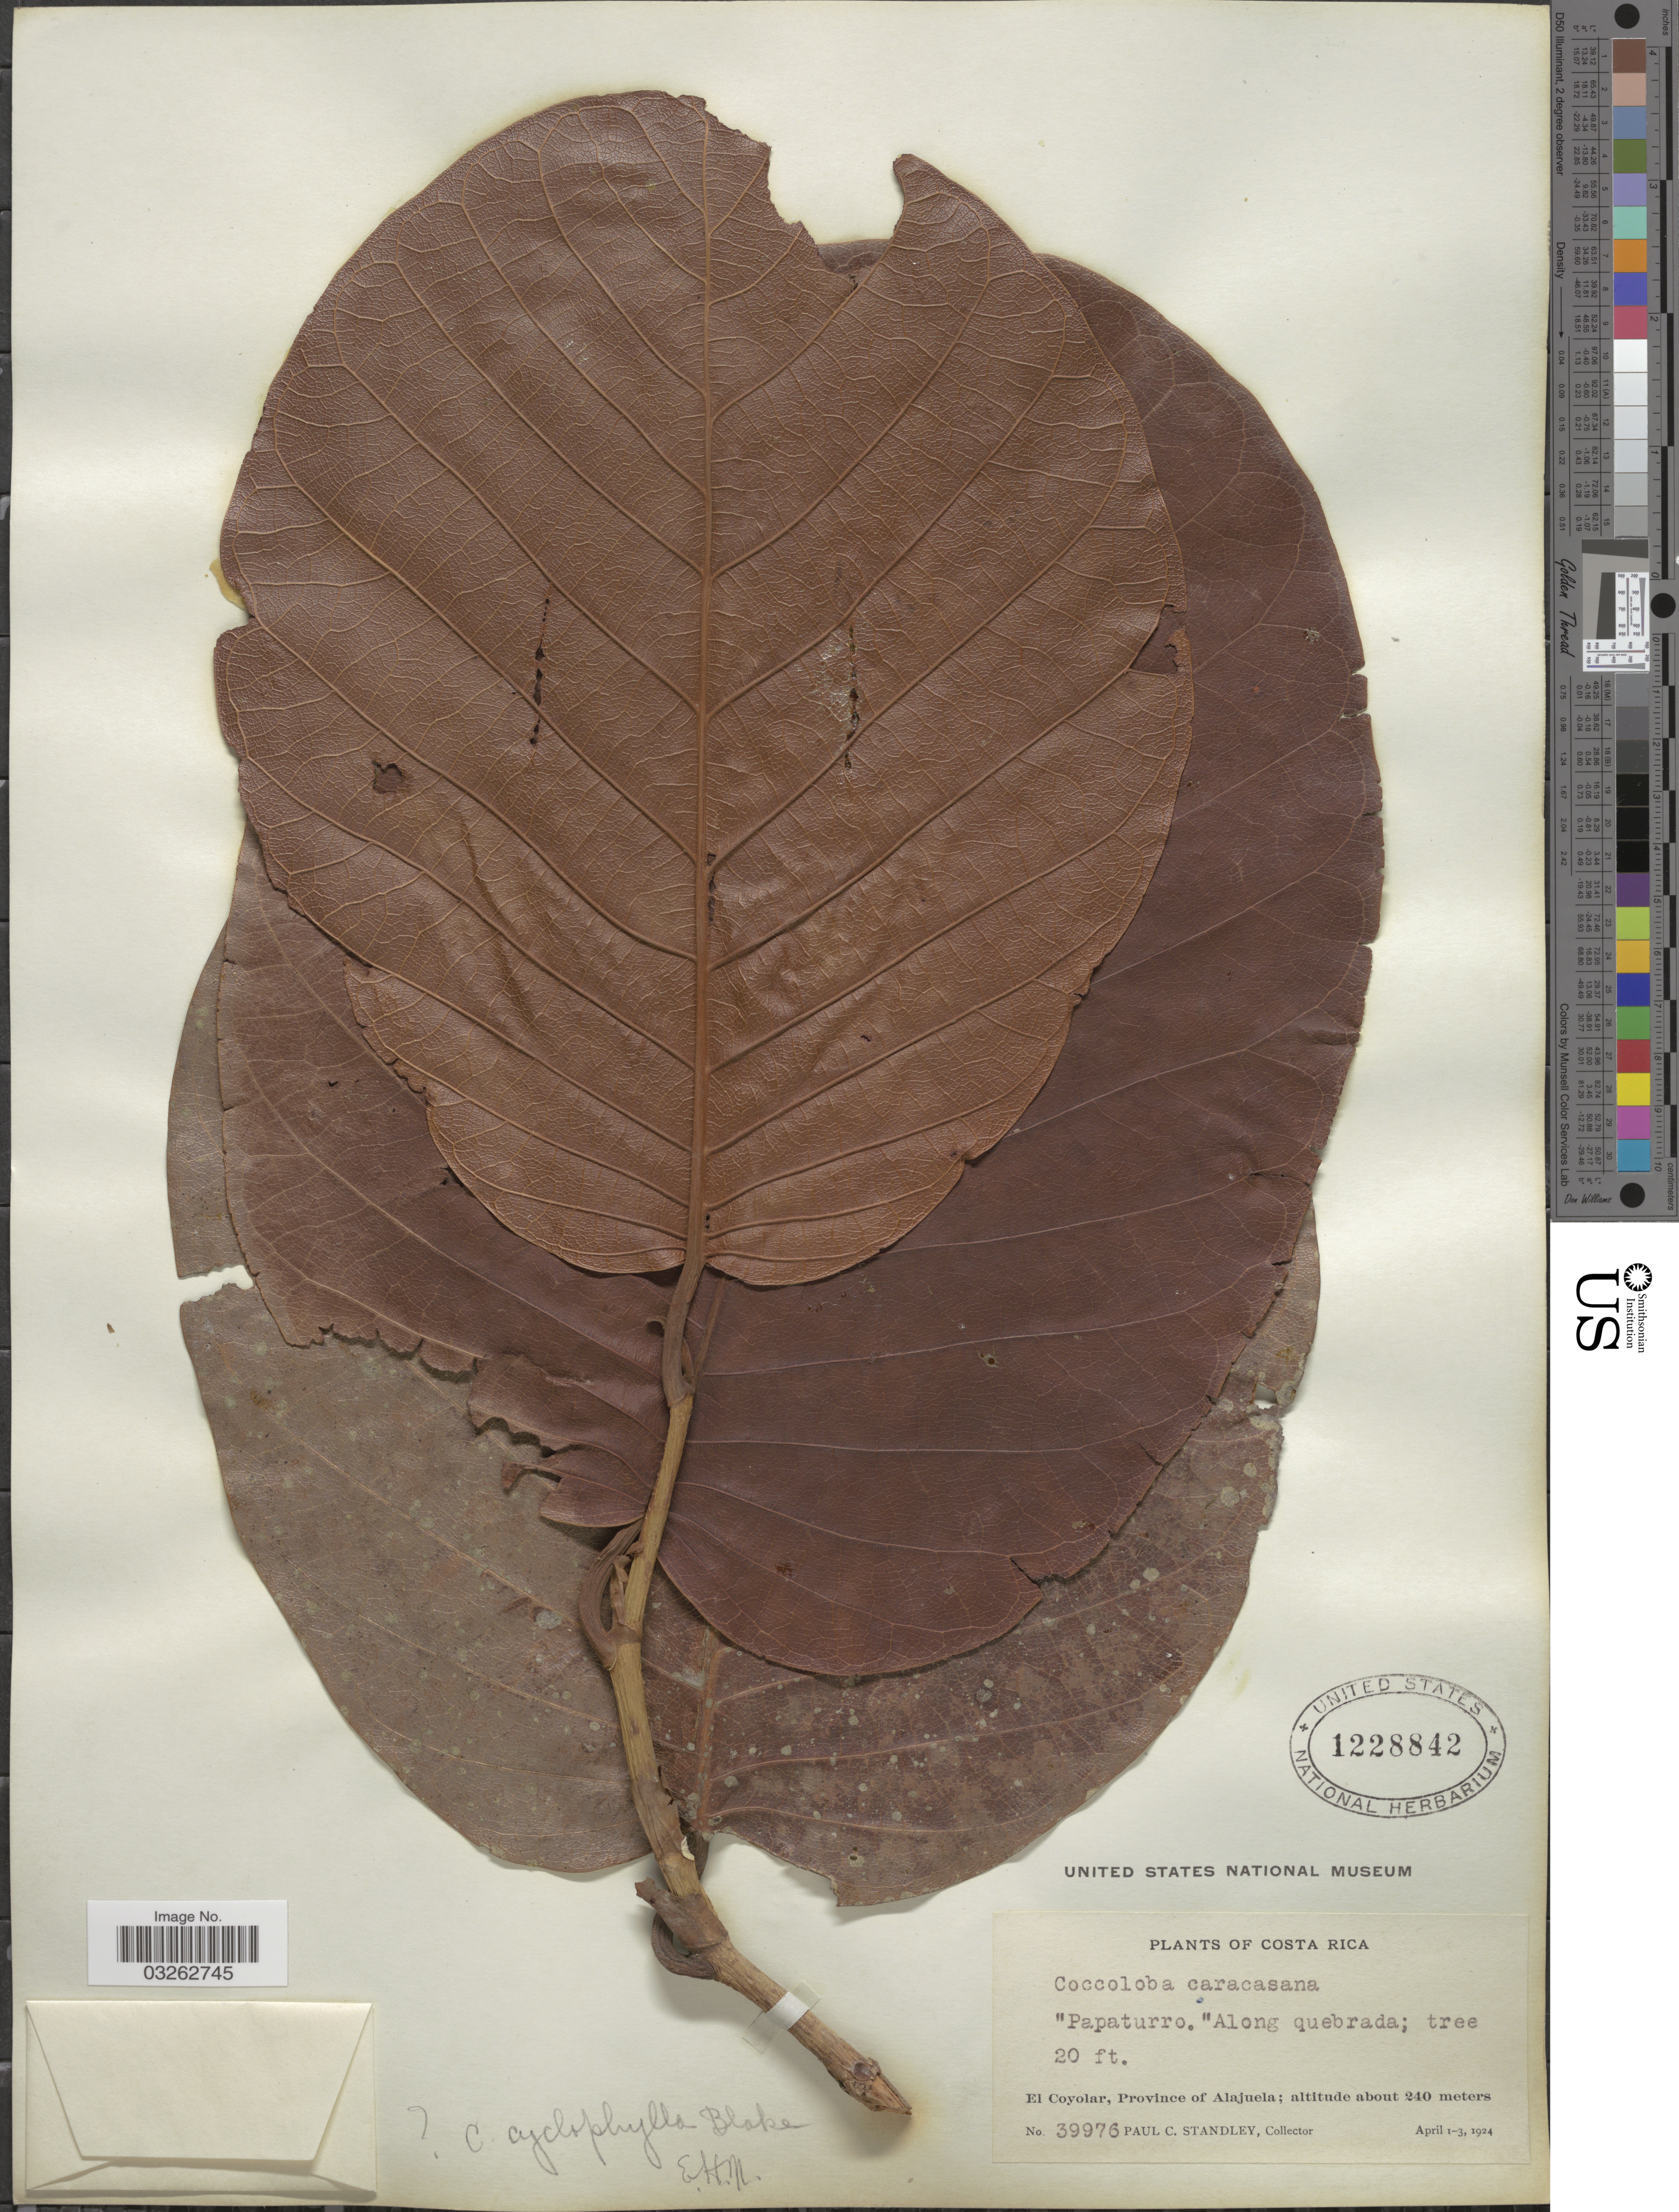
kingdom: Plantae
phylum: Tracheophyta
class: Magnoliopsida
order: Caryophyllales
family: Polygonaceae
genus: Coccoloba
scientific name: Coccoloba cyclophylla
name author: S.F. Blake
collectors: P. C. Standley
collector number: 39976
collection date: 1924-04-01/1924-04-03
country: Costa Rica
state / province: Alajuela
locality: El Coyolar.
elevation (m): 240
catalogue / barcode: US 1228842